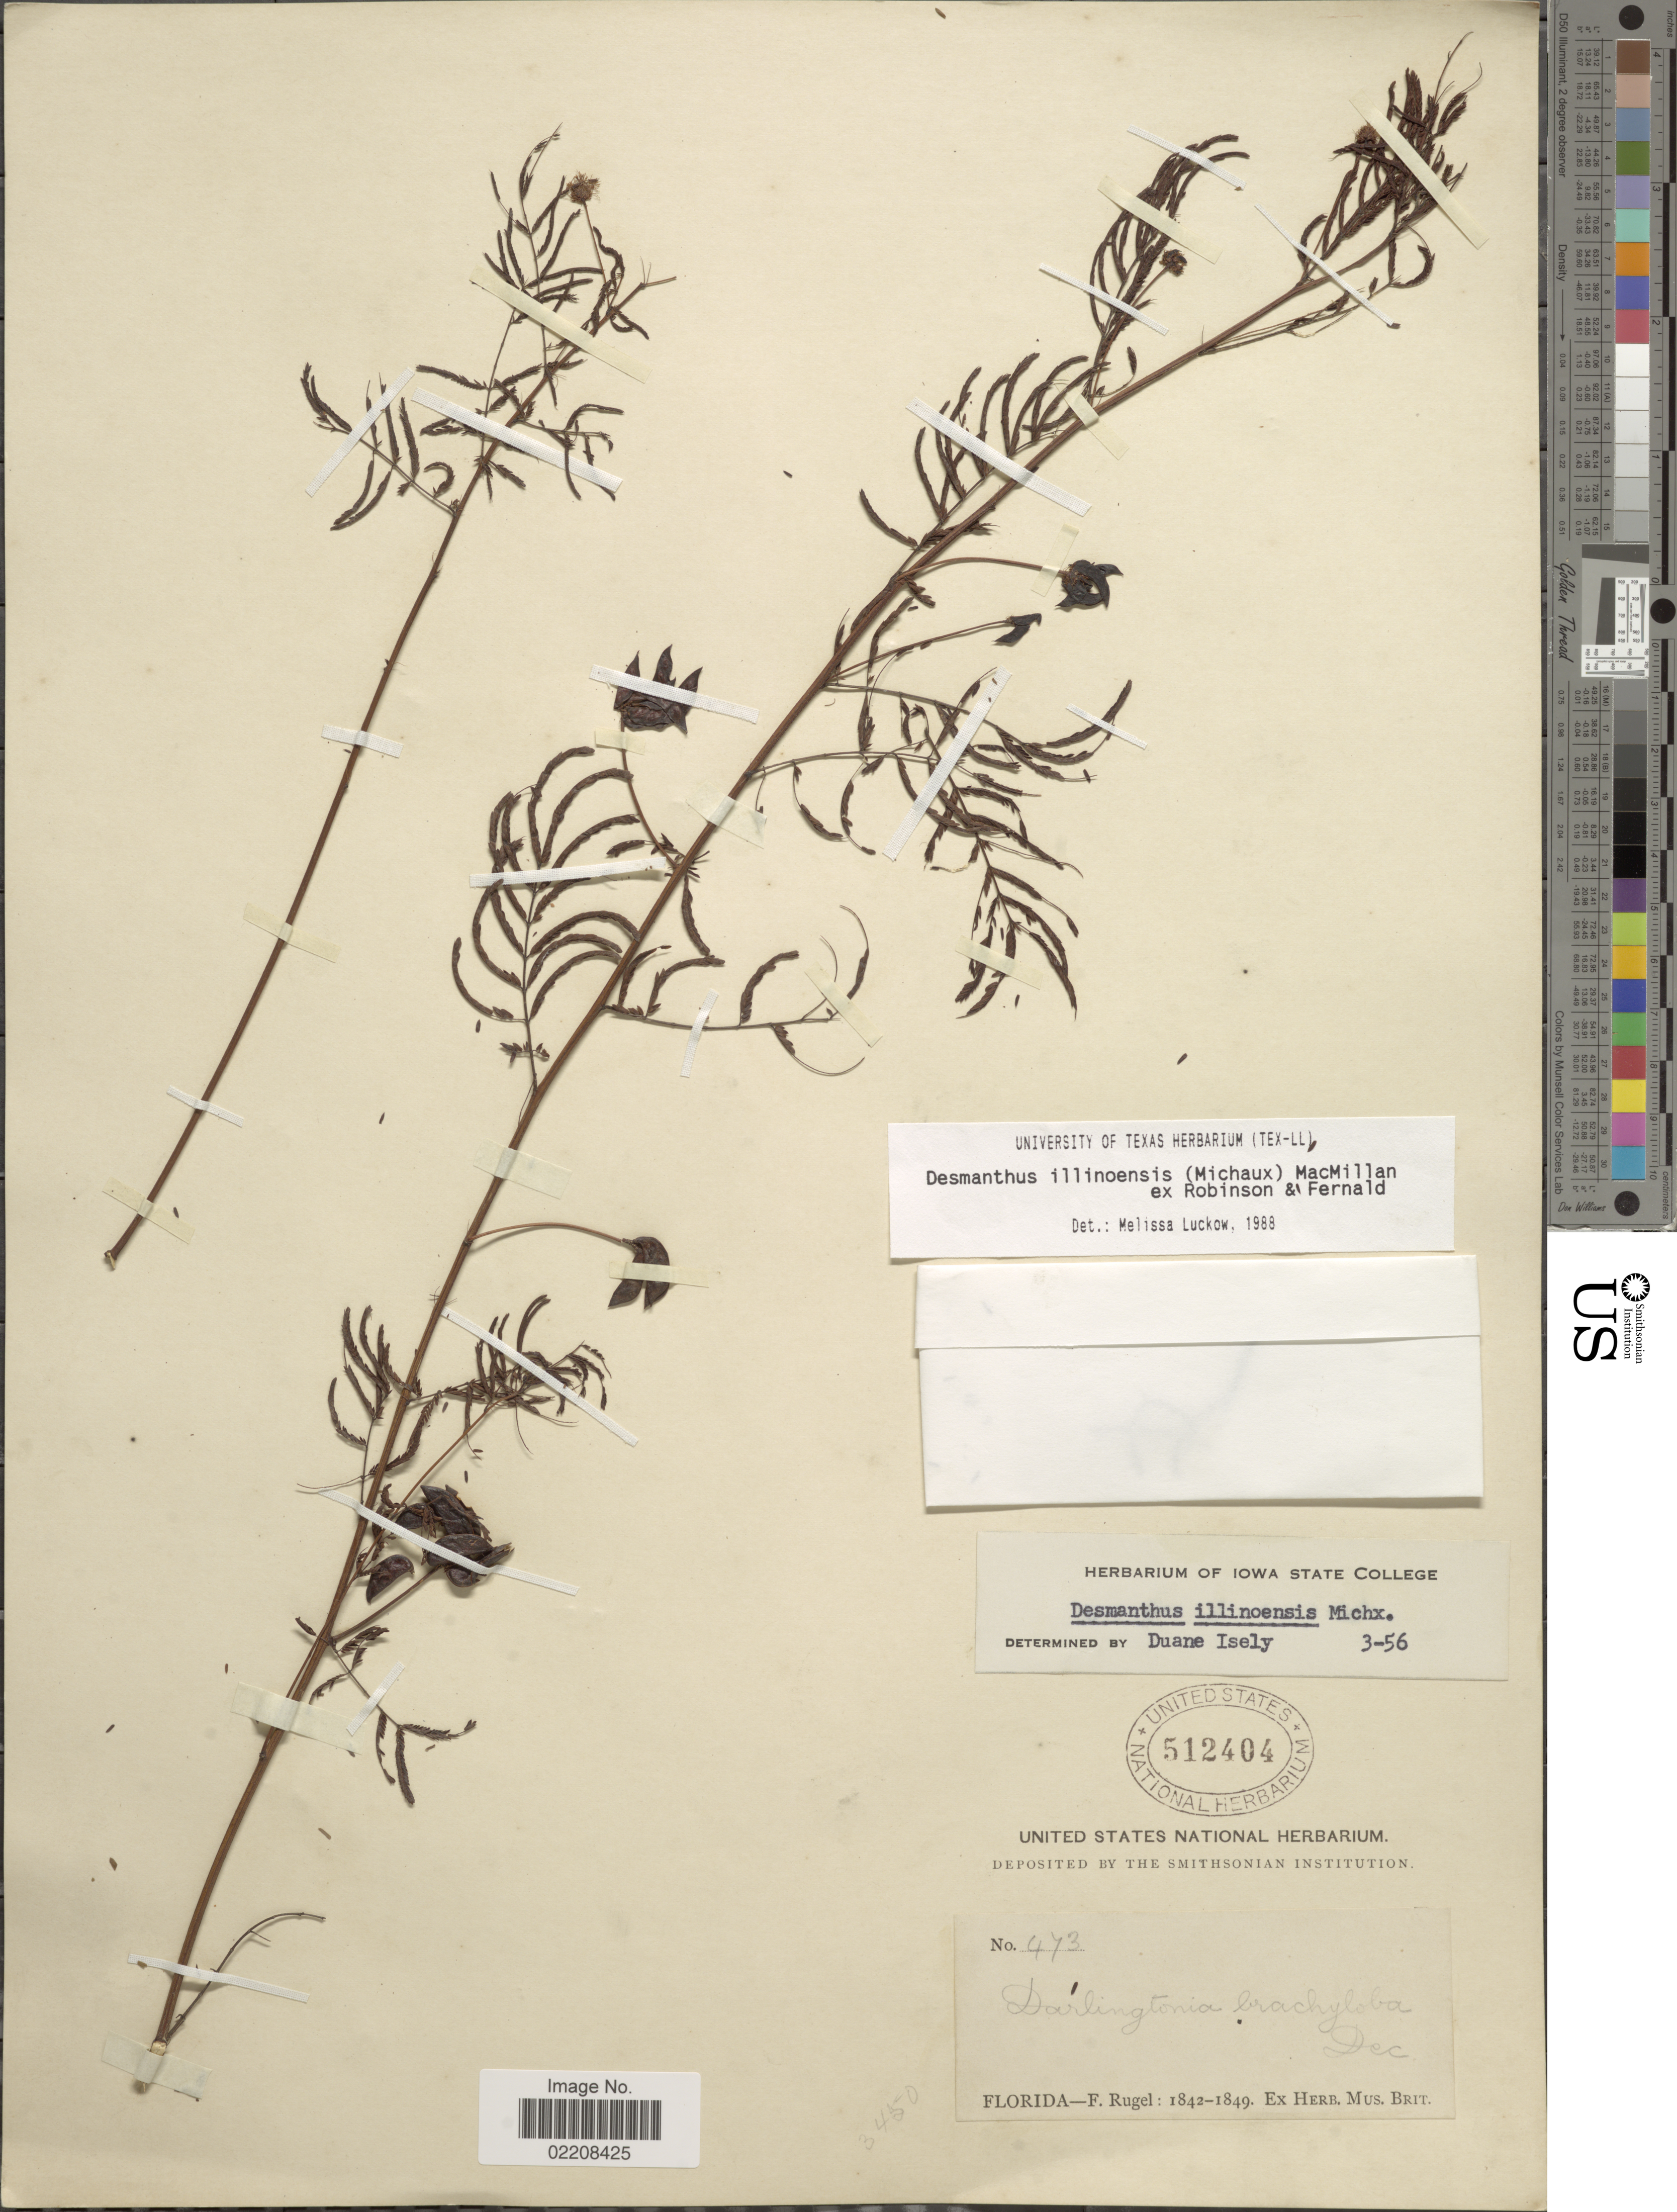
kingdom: Plantae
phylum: Tracheophyta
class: Magnoliopsida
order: Fabales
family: Fabaceae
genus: Desmanthus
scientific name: Desmanthus illinoensis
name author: (Michx.) MacMill.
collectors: F. Rugel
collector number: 473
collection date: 1842/1849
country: United States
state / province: Florida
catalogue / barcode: US 512404